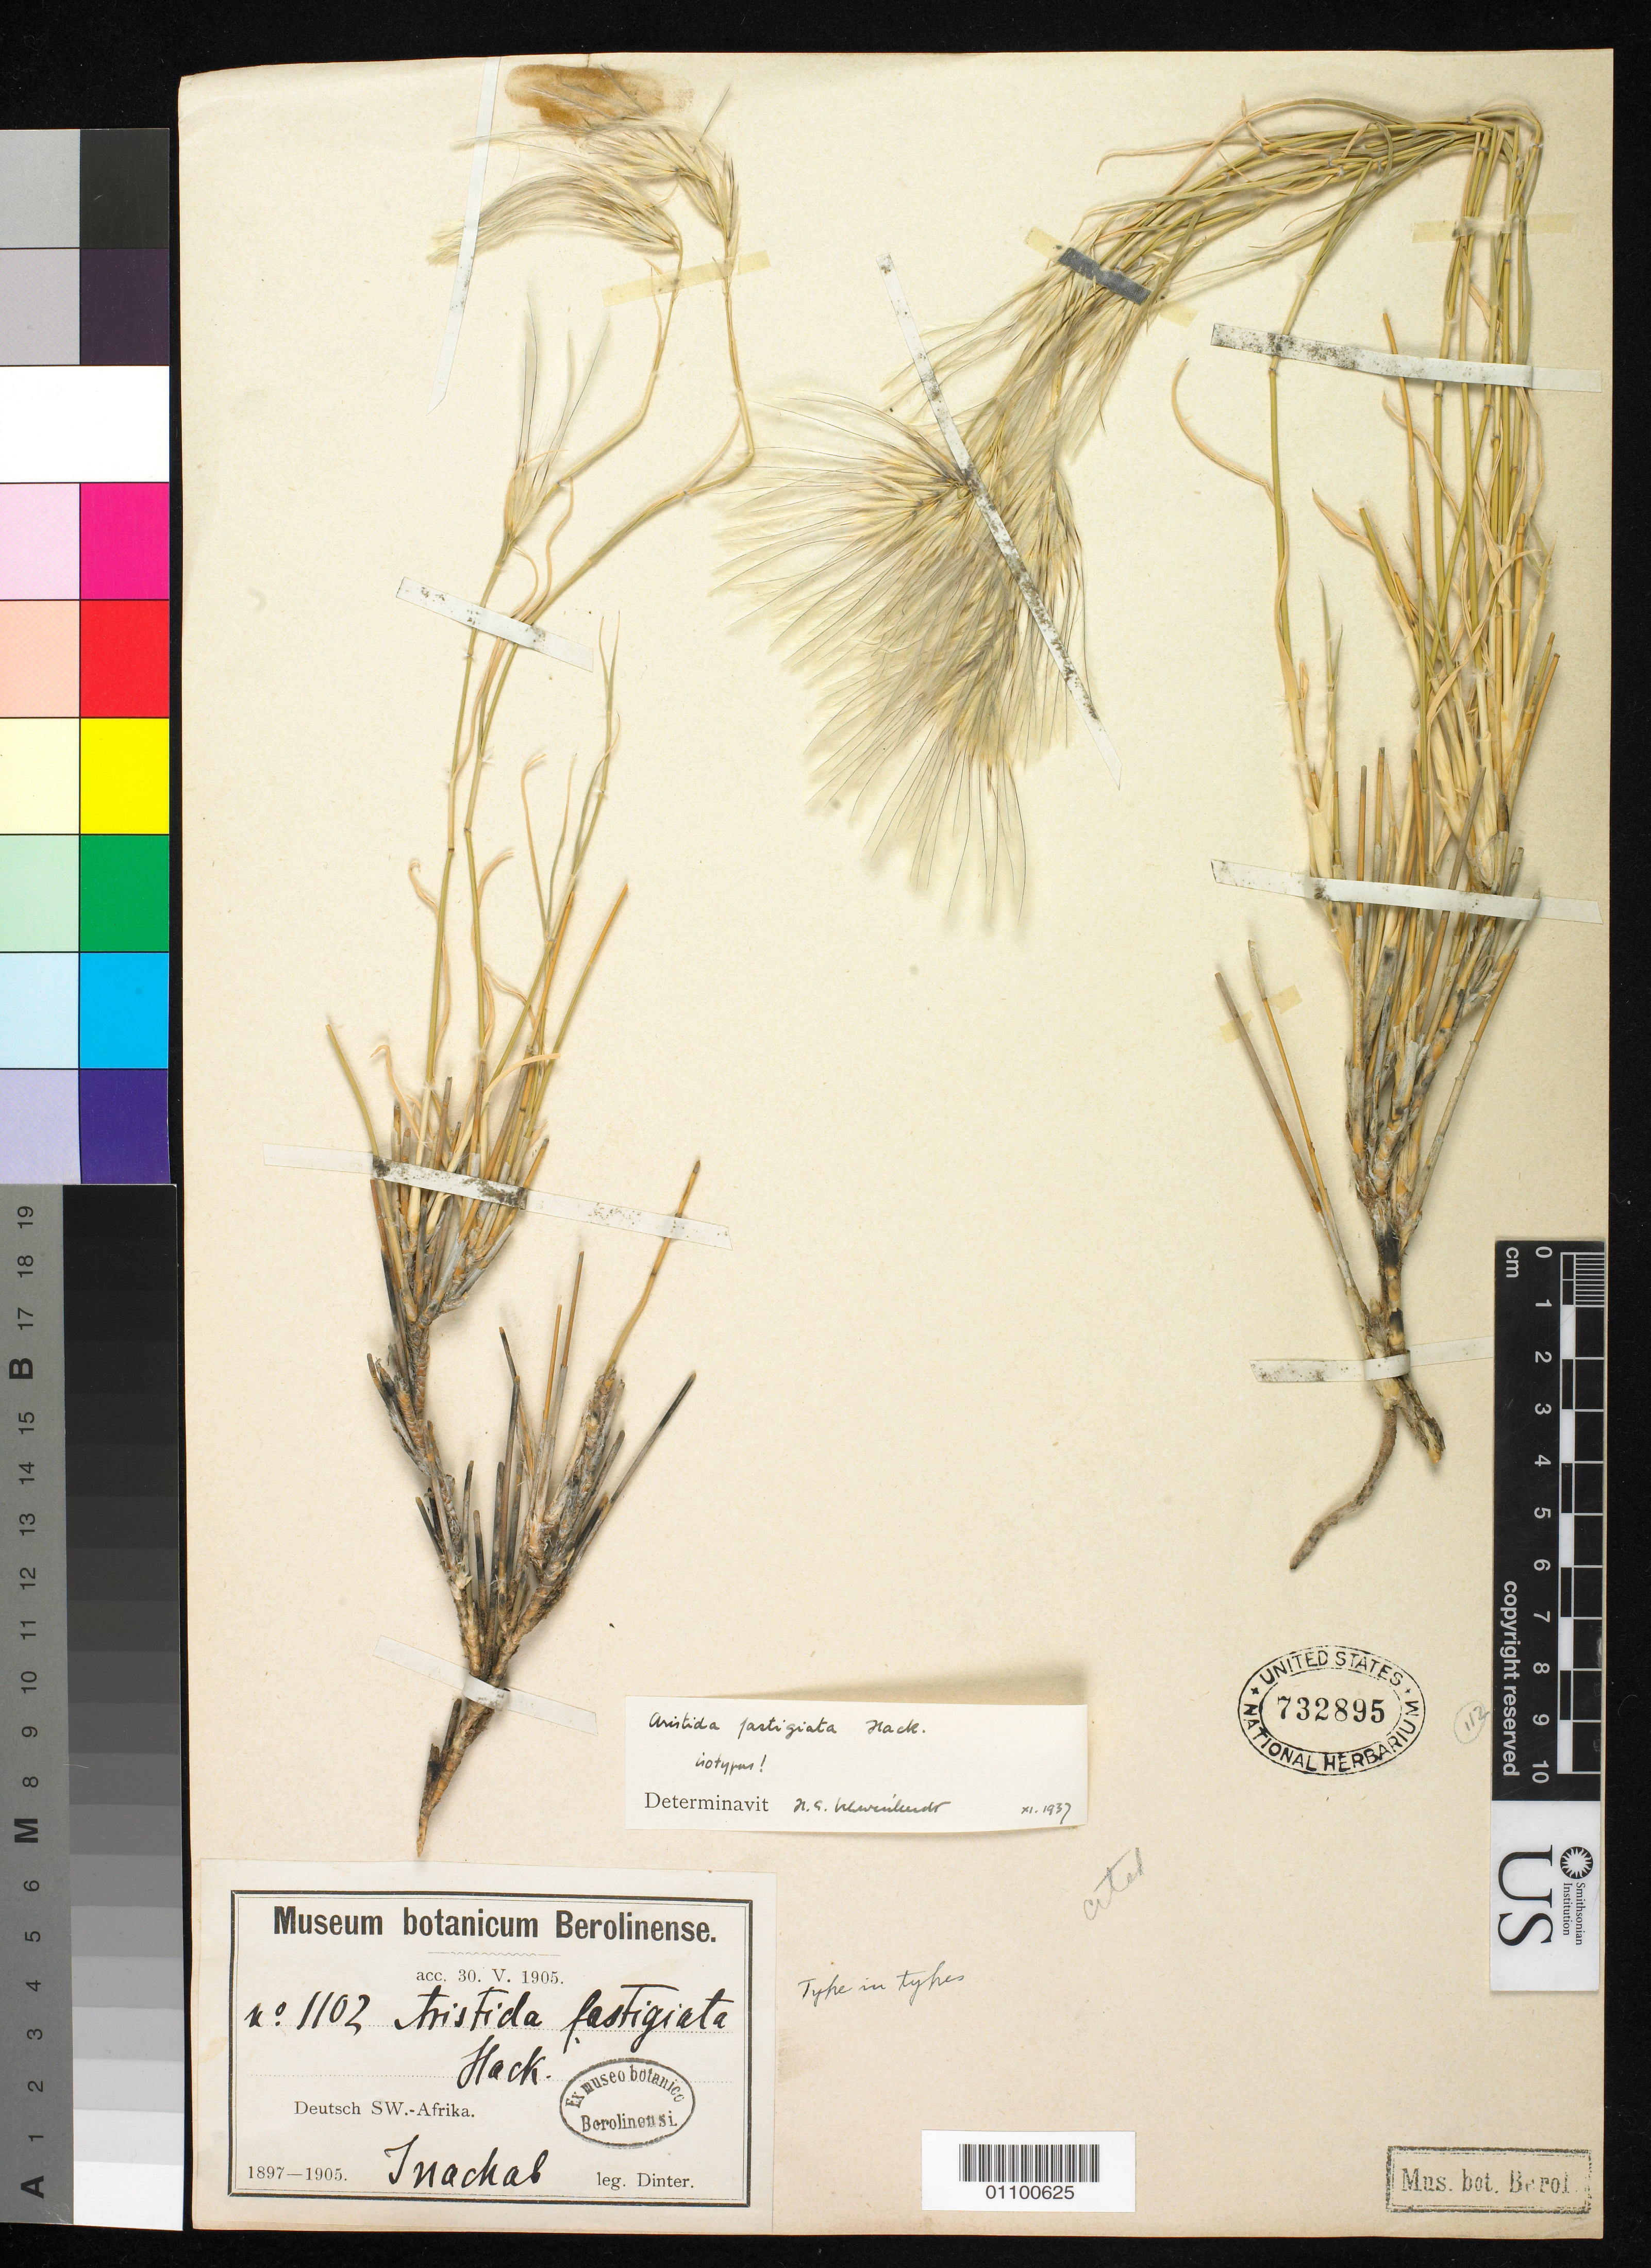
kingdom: Plantae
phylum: Tracheophyta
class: Liliopsida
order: Poales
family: Poaceae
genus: Aristida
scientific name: Aristida fastigiata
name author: Hack.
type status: Isotype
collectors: M. Dinter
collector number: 1102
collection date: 1897/1905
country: Namibia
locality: Inachab.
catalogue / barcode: US 732895